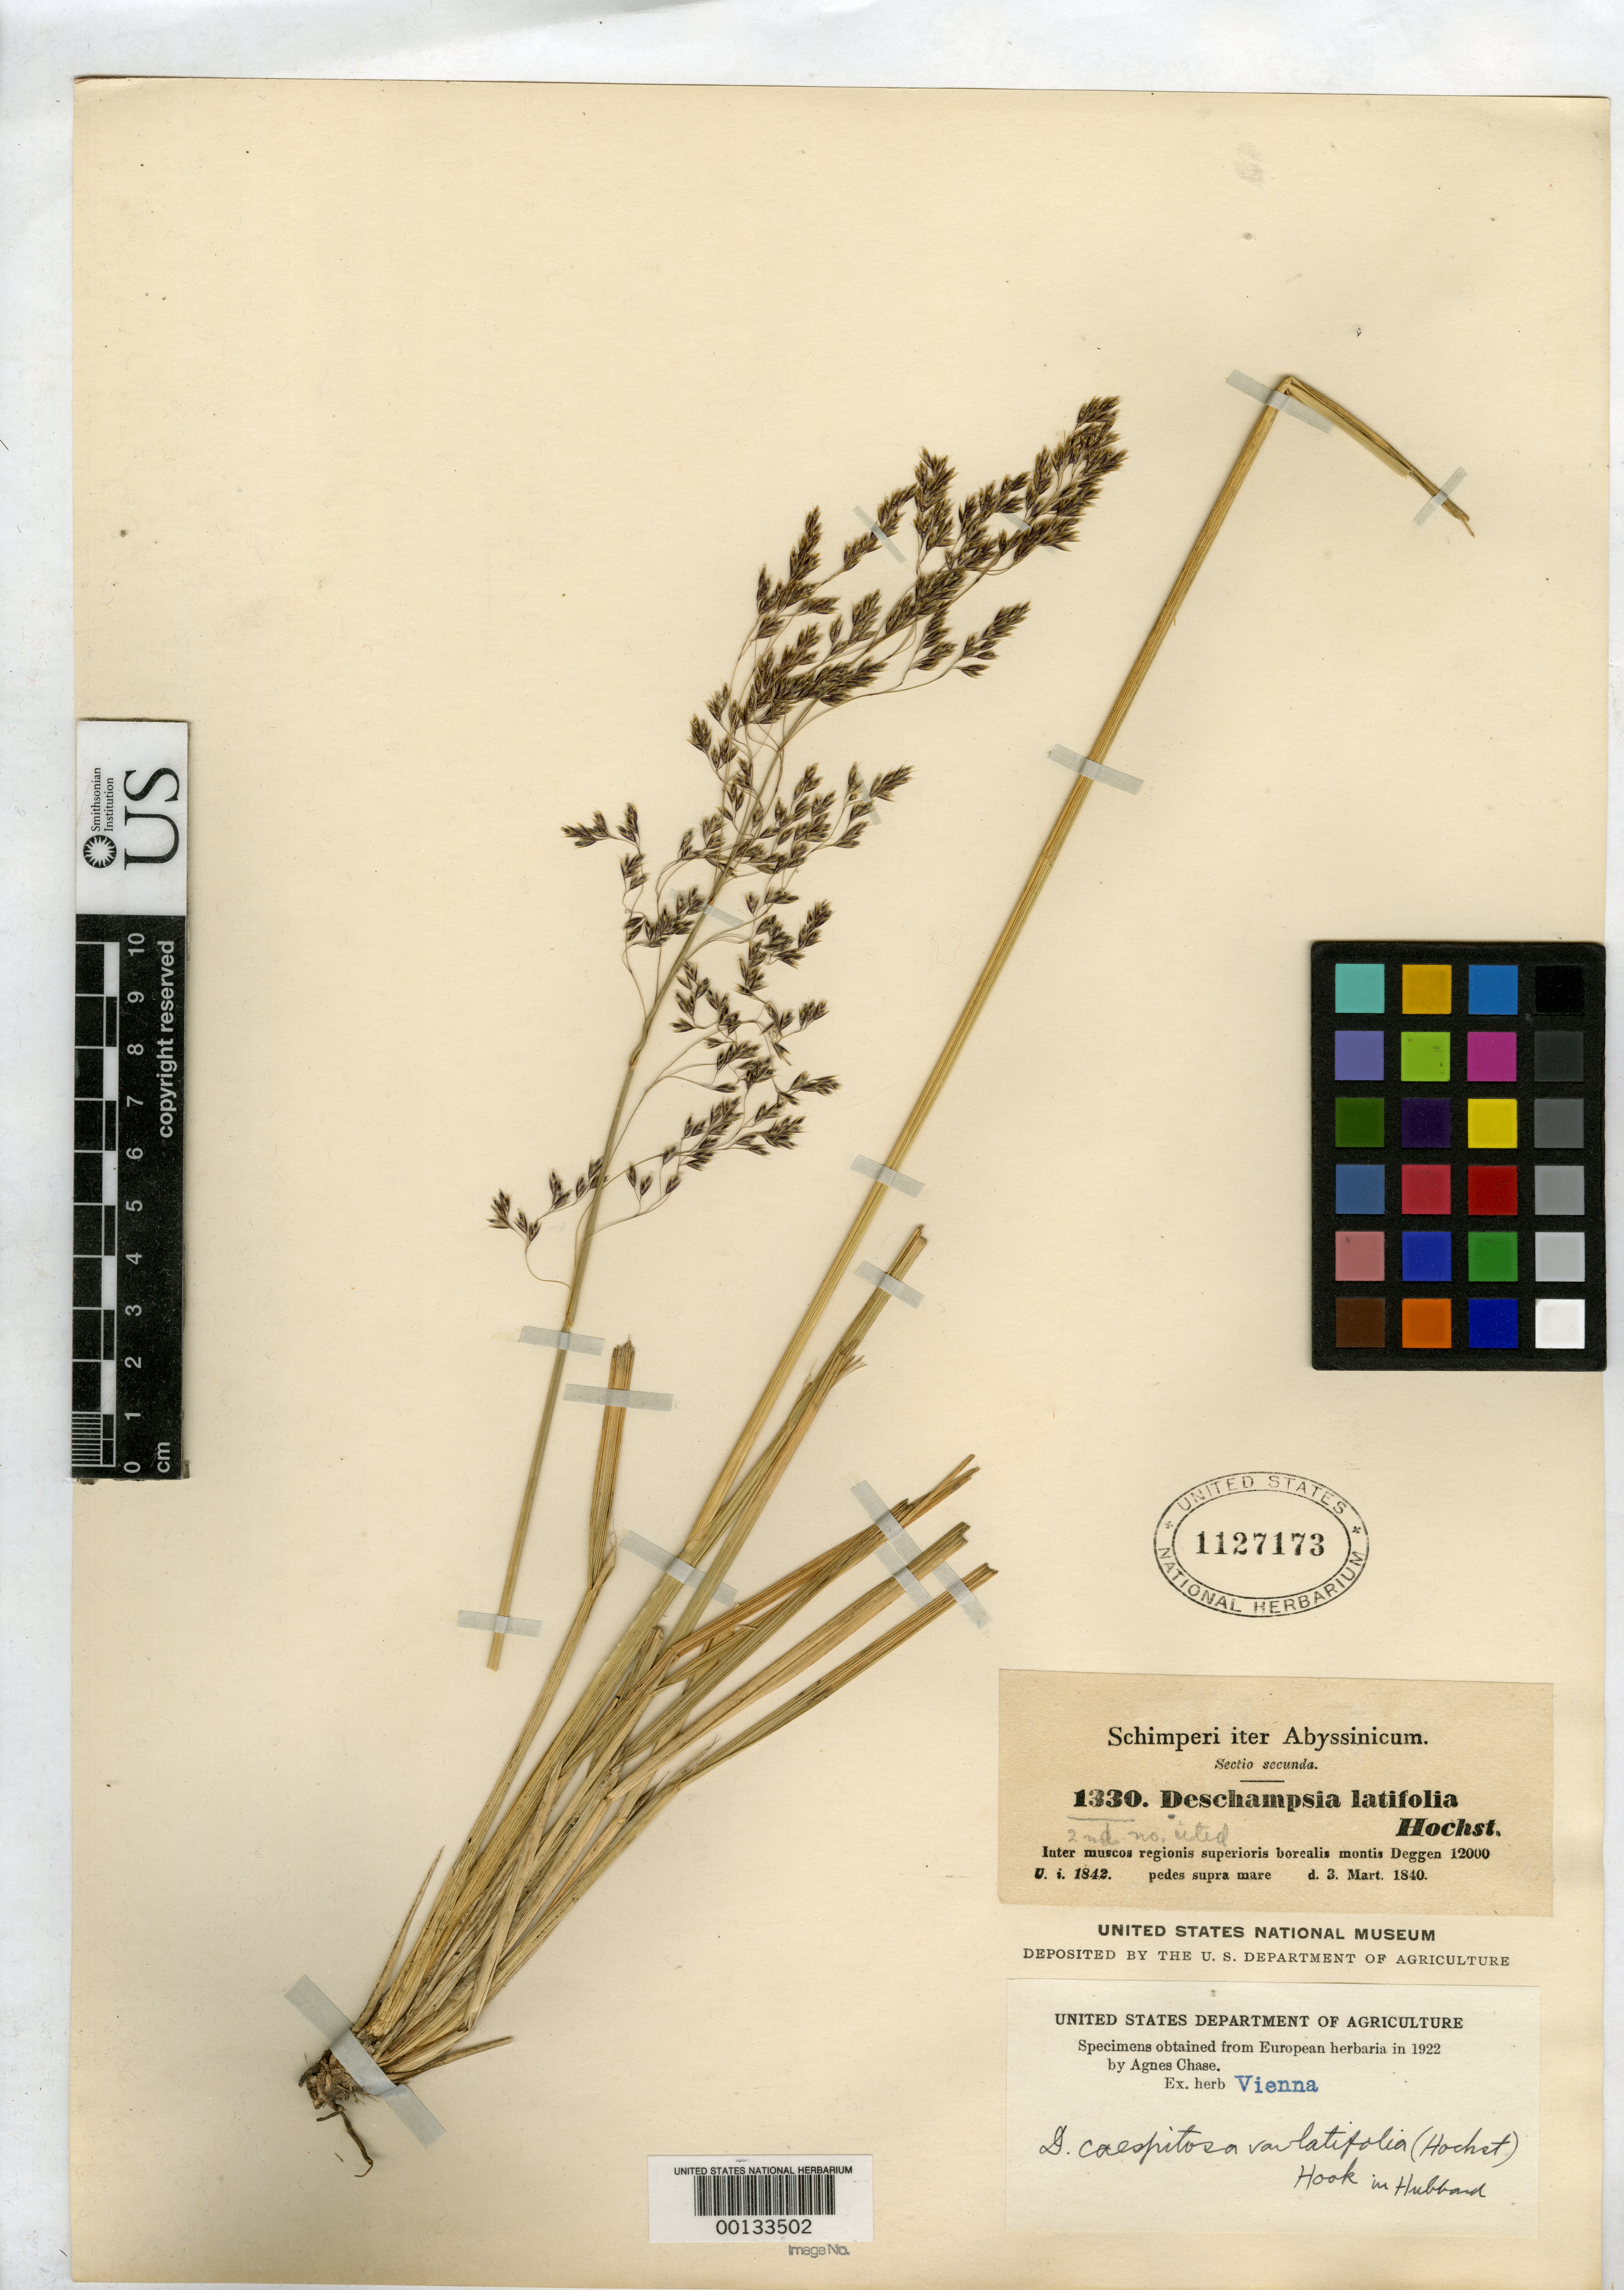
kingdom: Plantae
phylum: Tracheophyta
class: Liliopsida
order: Poales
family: Poaceae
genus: Deschampsia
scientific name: Deschampsia latifolia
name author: Hochst. ex A. Rich.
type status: Syntype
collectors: W. Schimper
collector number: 1330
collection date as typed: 03 Mar 1840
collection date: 1840-03-03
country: Ethiopia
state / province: Amhara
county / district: Gondor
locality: Mt. Diggen, et prope Demerki in Prov. Semiene; alt. 12000 ft.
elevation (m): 3658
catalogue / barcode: US 1127173